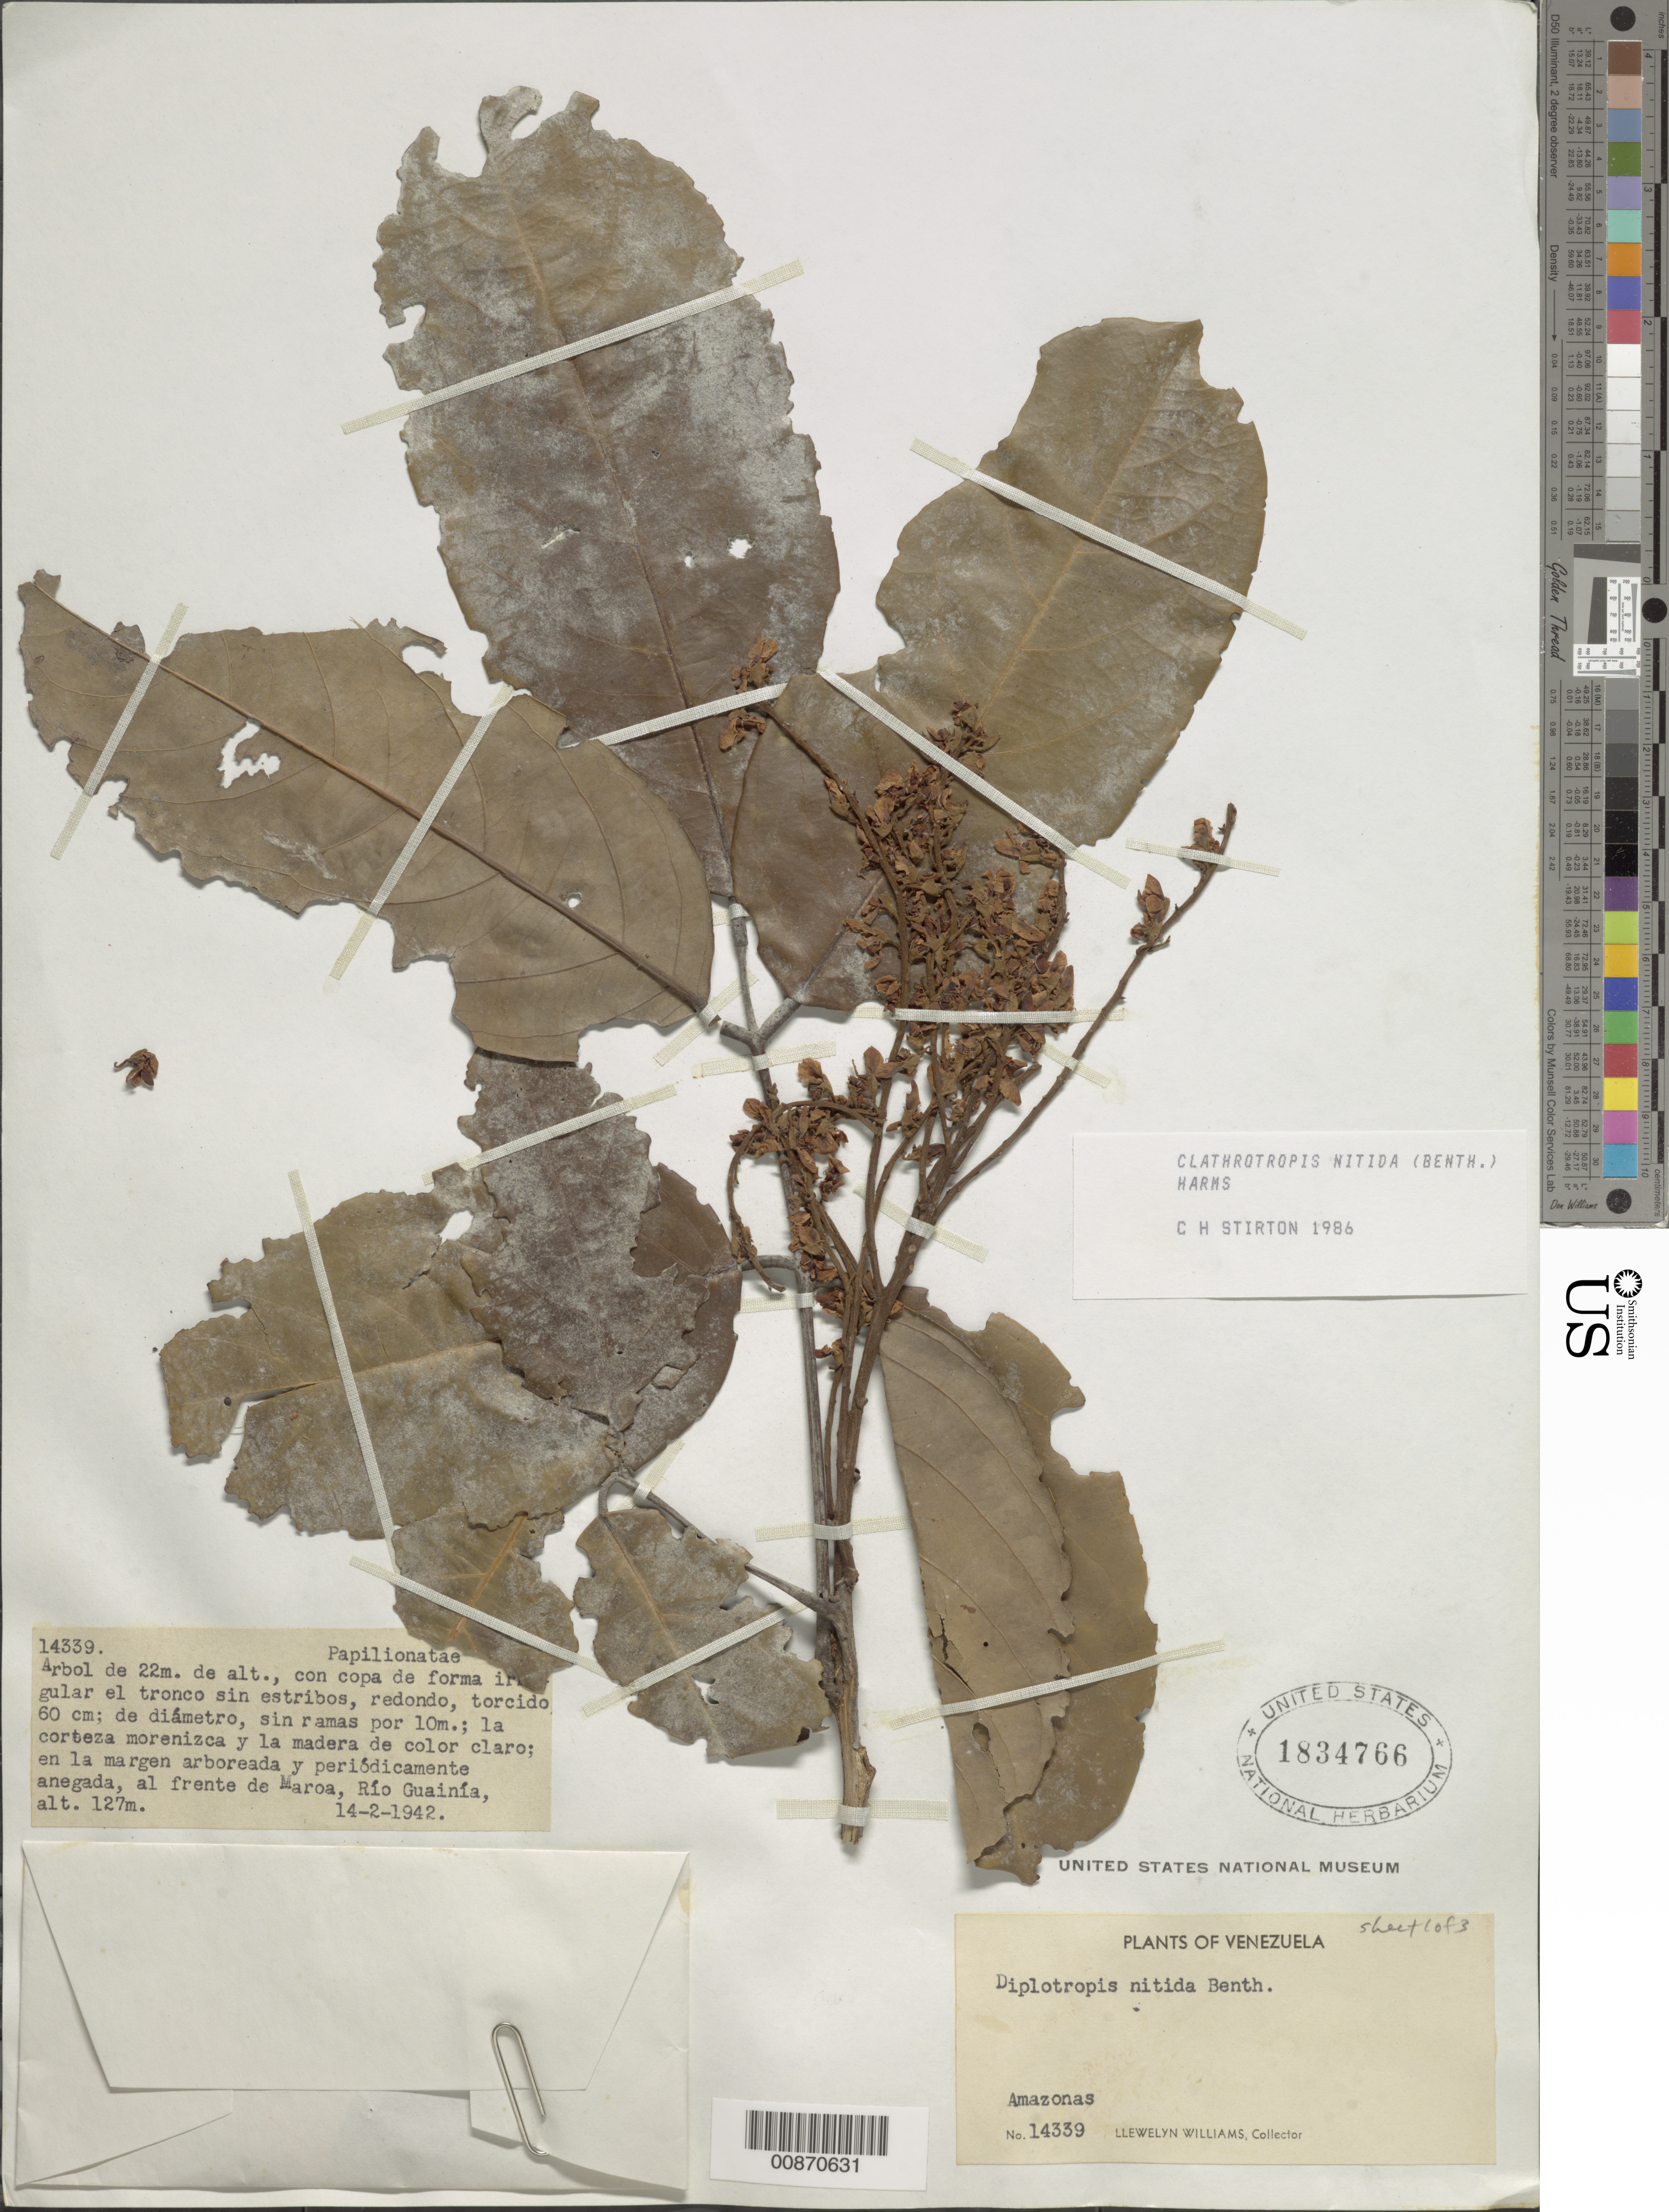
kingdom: Plantae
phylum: Tracheophyta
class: Magnoliopsida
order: Fabales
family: Fabaceae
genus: Clathrotropis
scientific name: Clathrotropis nitida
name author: Harms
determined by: Stirton, Charles H.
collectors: Ll. Williams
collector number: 14339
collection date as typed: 14-Feb-42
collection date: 1942-02-14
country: Venezuela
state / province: Amazonas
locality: Maroa, Río Guainía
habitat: Margen arboreada y periodicamente anegada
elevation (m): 127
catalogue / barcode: US 1834766